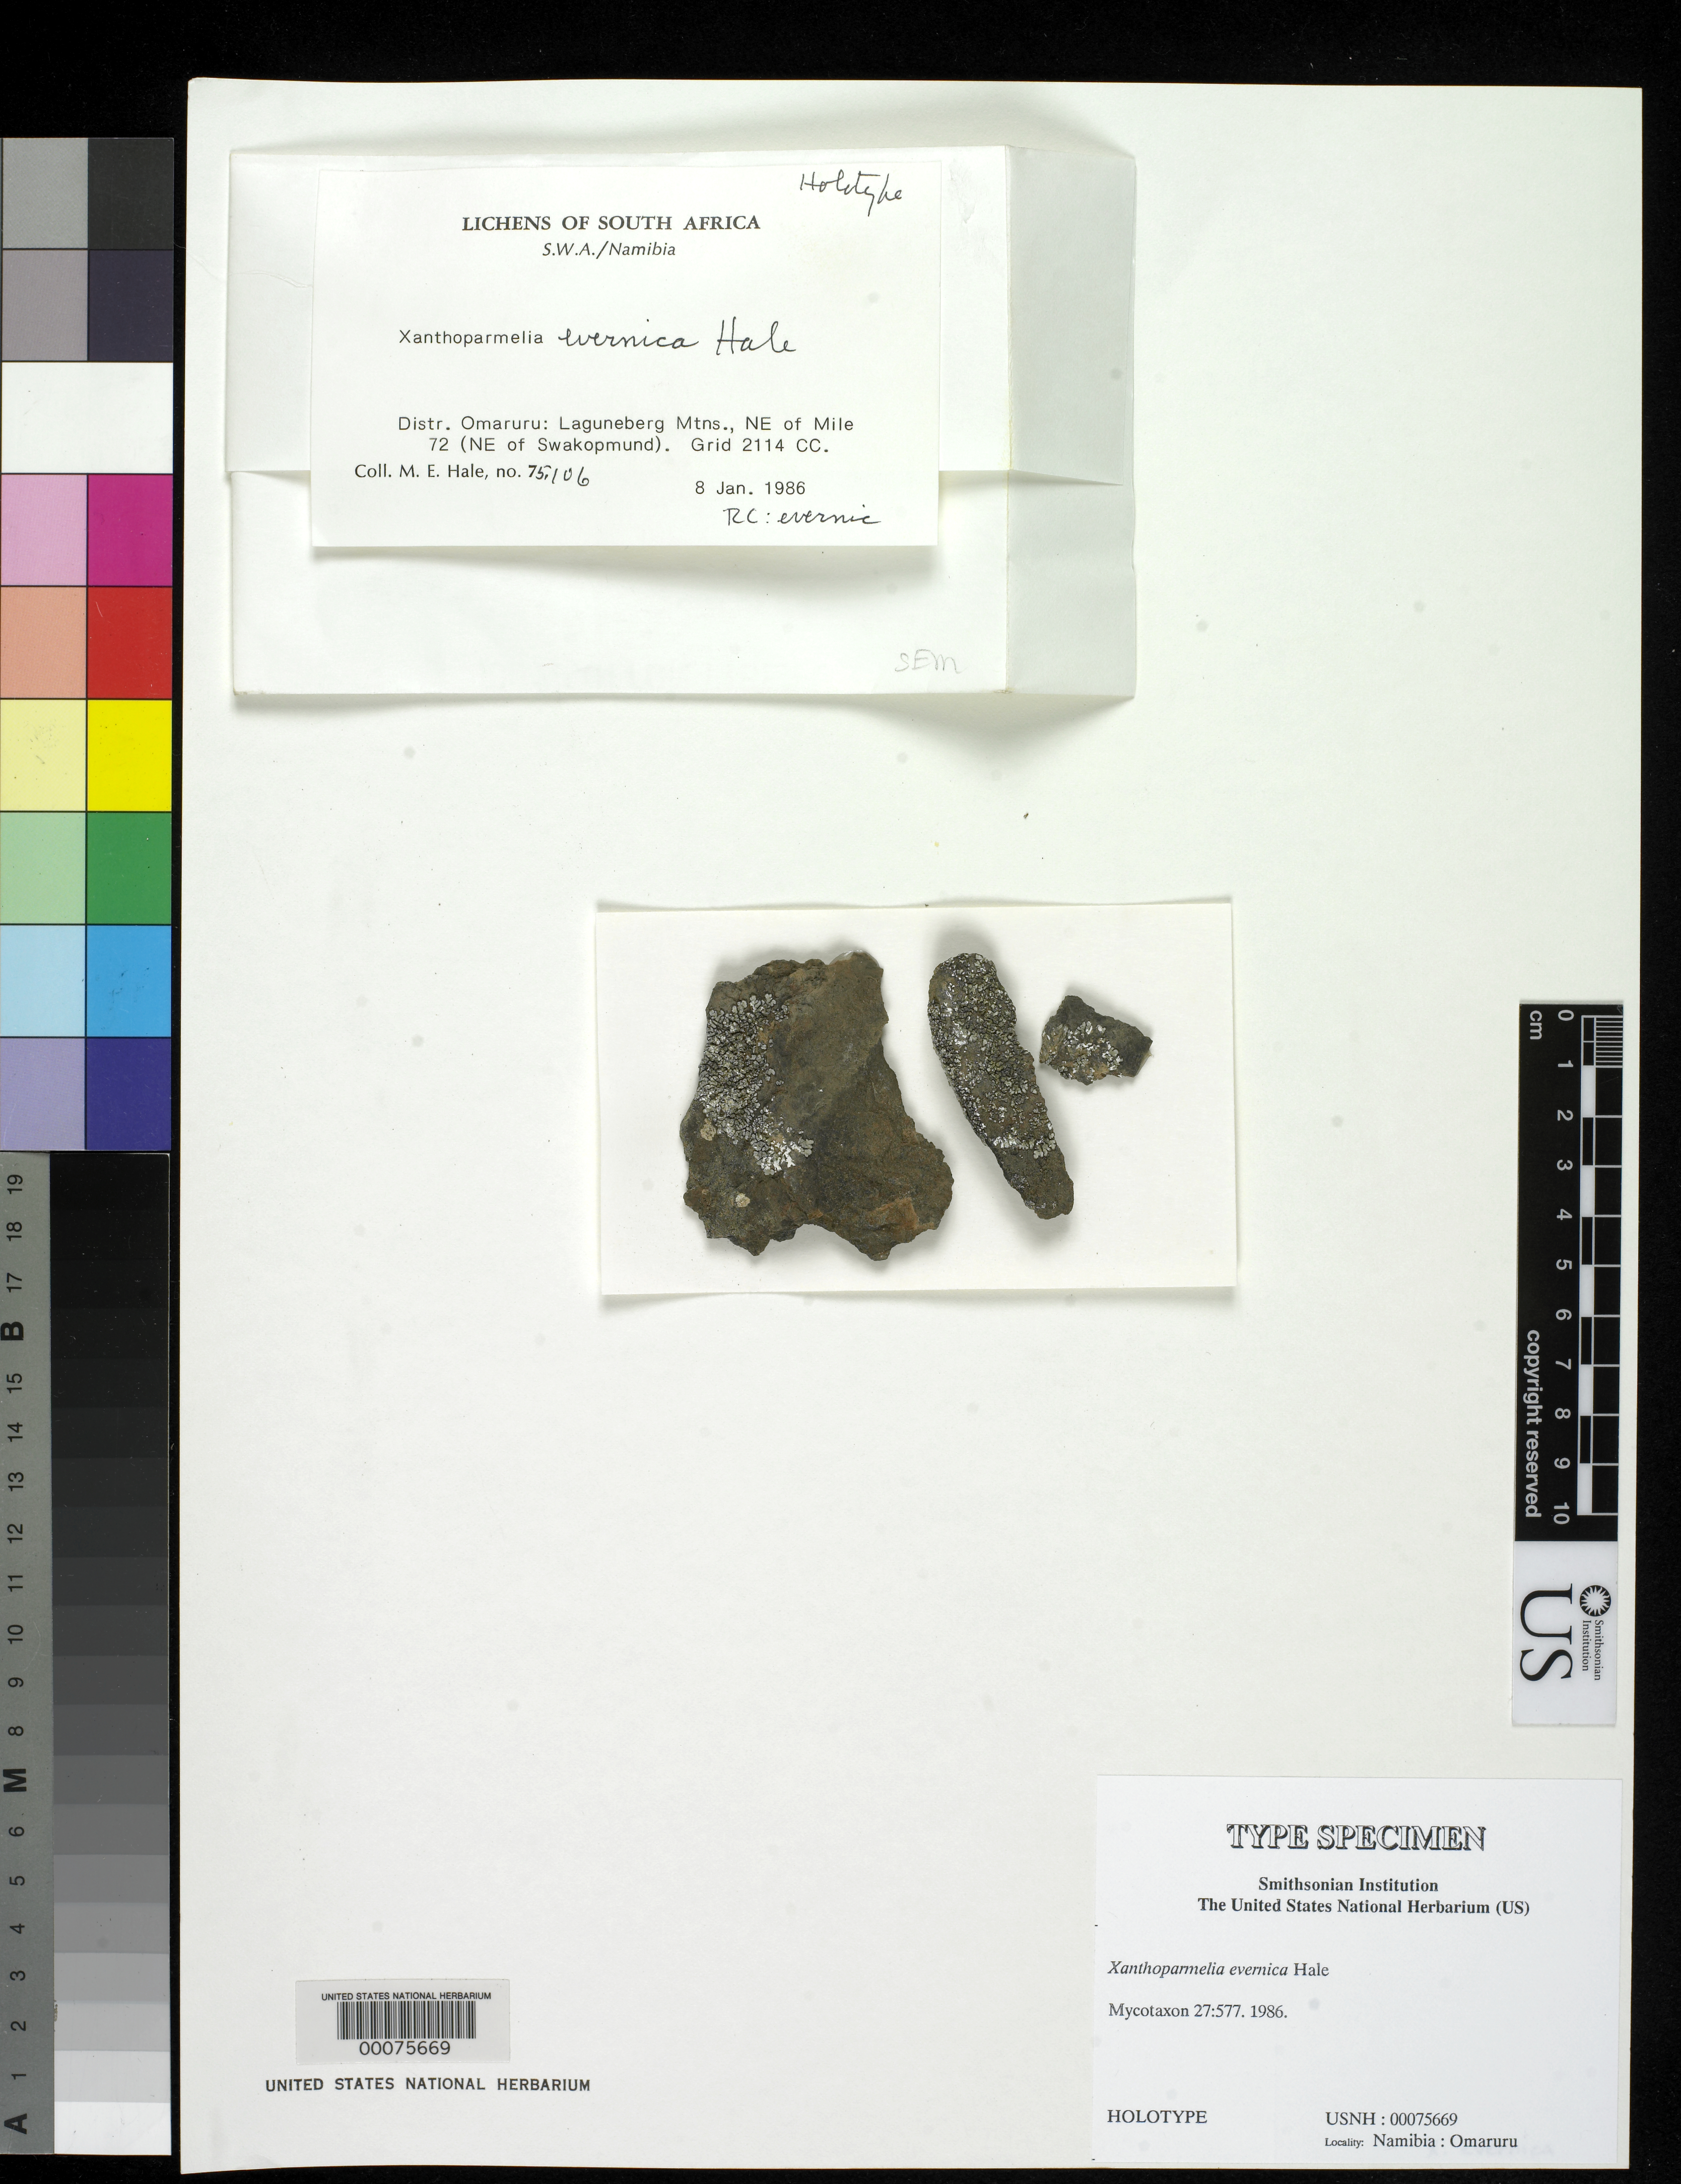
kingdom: Fungi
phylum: Ascomycota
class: Lecanoromycetes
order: Lecanorales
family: Parmeliaceae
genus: Xanthoparmelia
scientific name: Xanthoparmelia evernica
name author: Hale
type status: Holotype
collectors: M. Hale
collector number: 75106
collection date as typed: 08 Jan 1986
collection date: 1986-01-08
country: Namibia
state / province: Erongo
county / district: Omaruru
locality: Grid 2114 CC, Laguneberg Mountains, NE of mile 72, NE of Swakopmund,